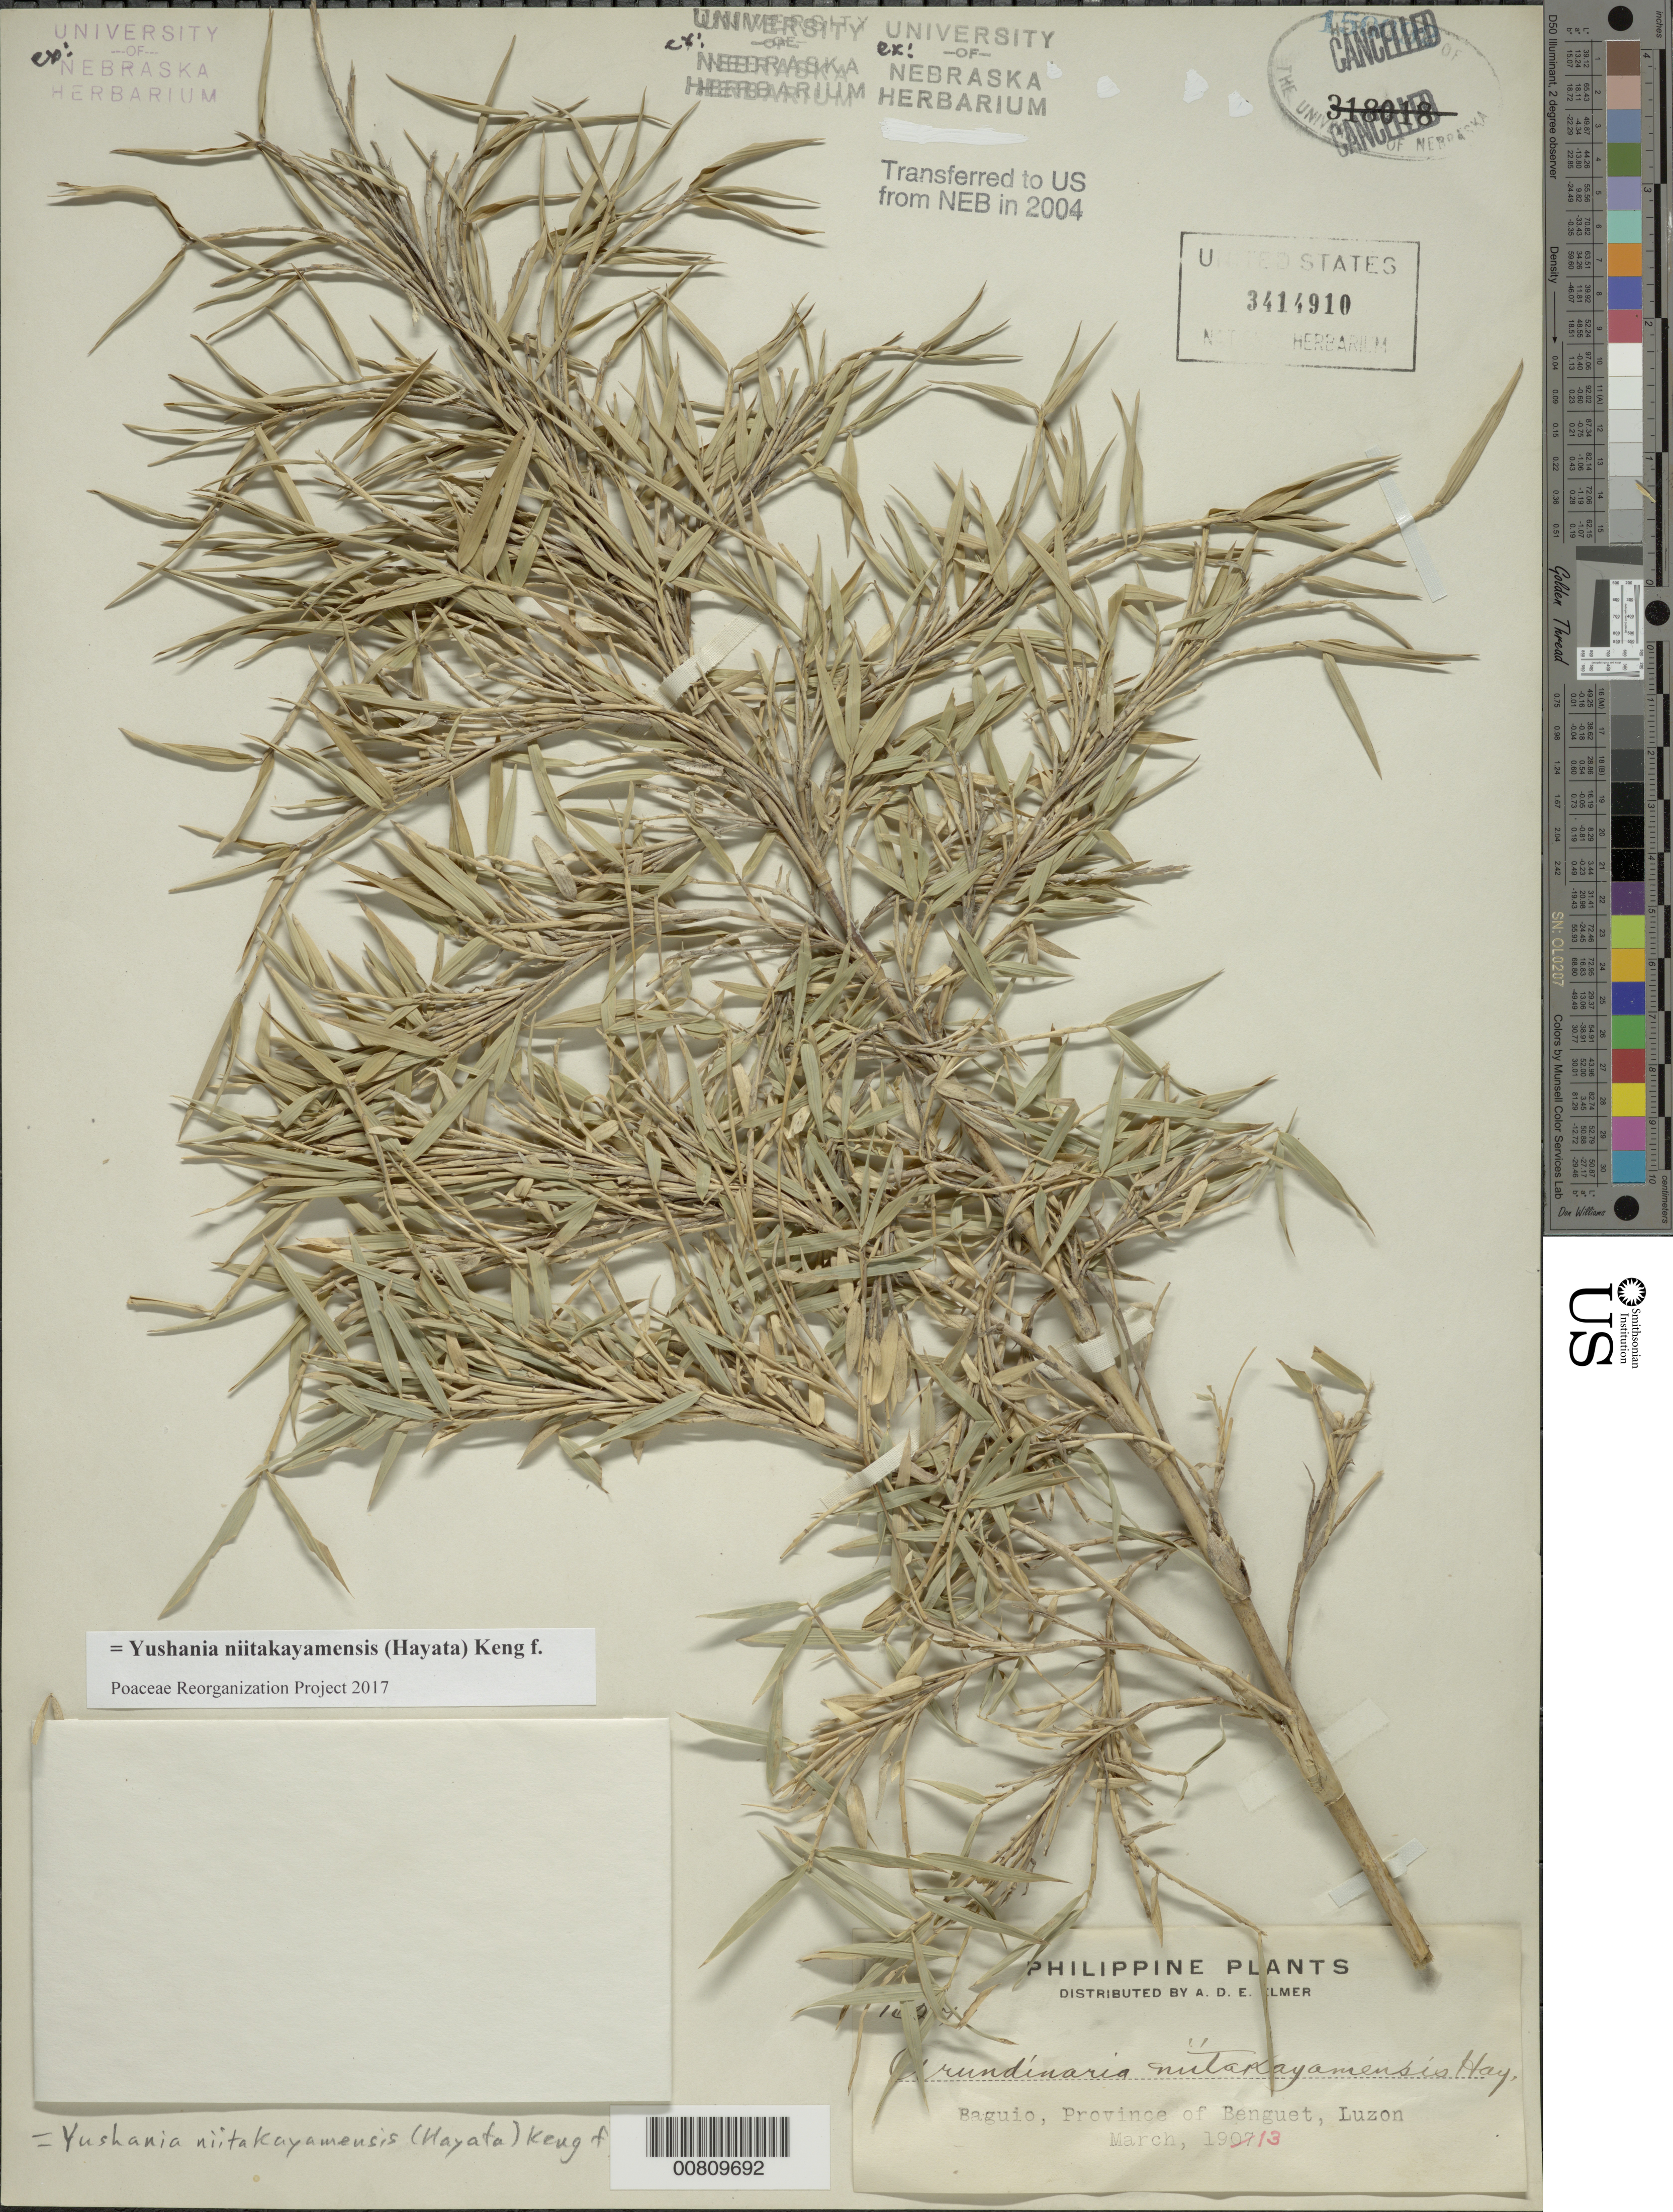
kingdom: Plantae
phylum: Tracheophyta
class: Liliopsida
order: Poales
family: Poaceae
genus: Yushania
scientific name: Yushania niitakayamensis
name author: (Hayata) Keng f.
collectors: A. D. E. Elmer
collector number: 14279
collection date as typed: Mar 1913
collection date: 1913-03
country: Philippines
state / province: Cordillera (Administrative Region)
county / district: Benguet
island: Luzon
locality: Twin Peaks, Baguio.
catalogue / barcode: US 3414910